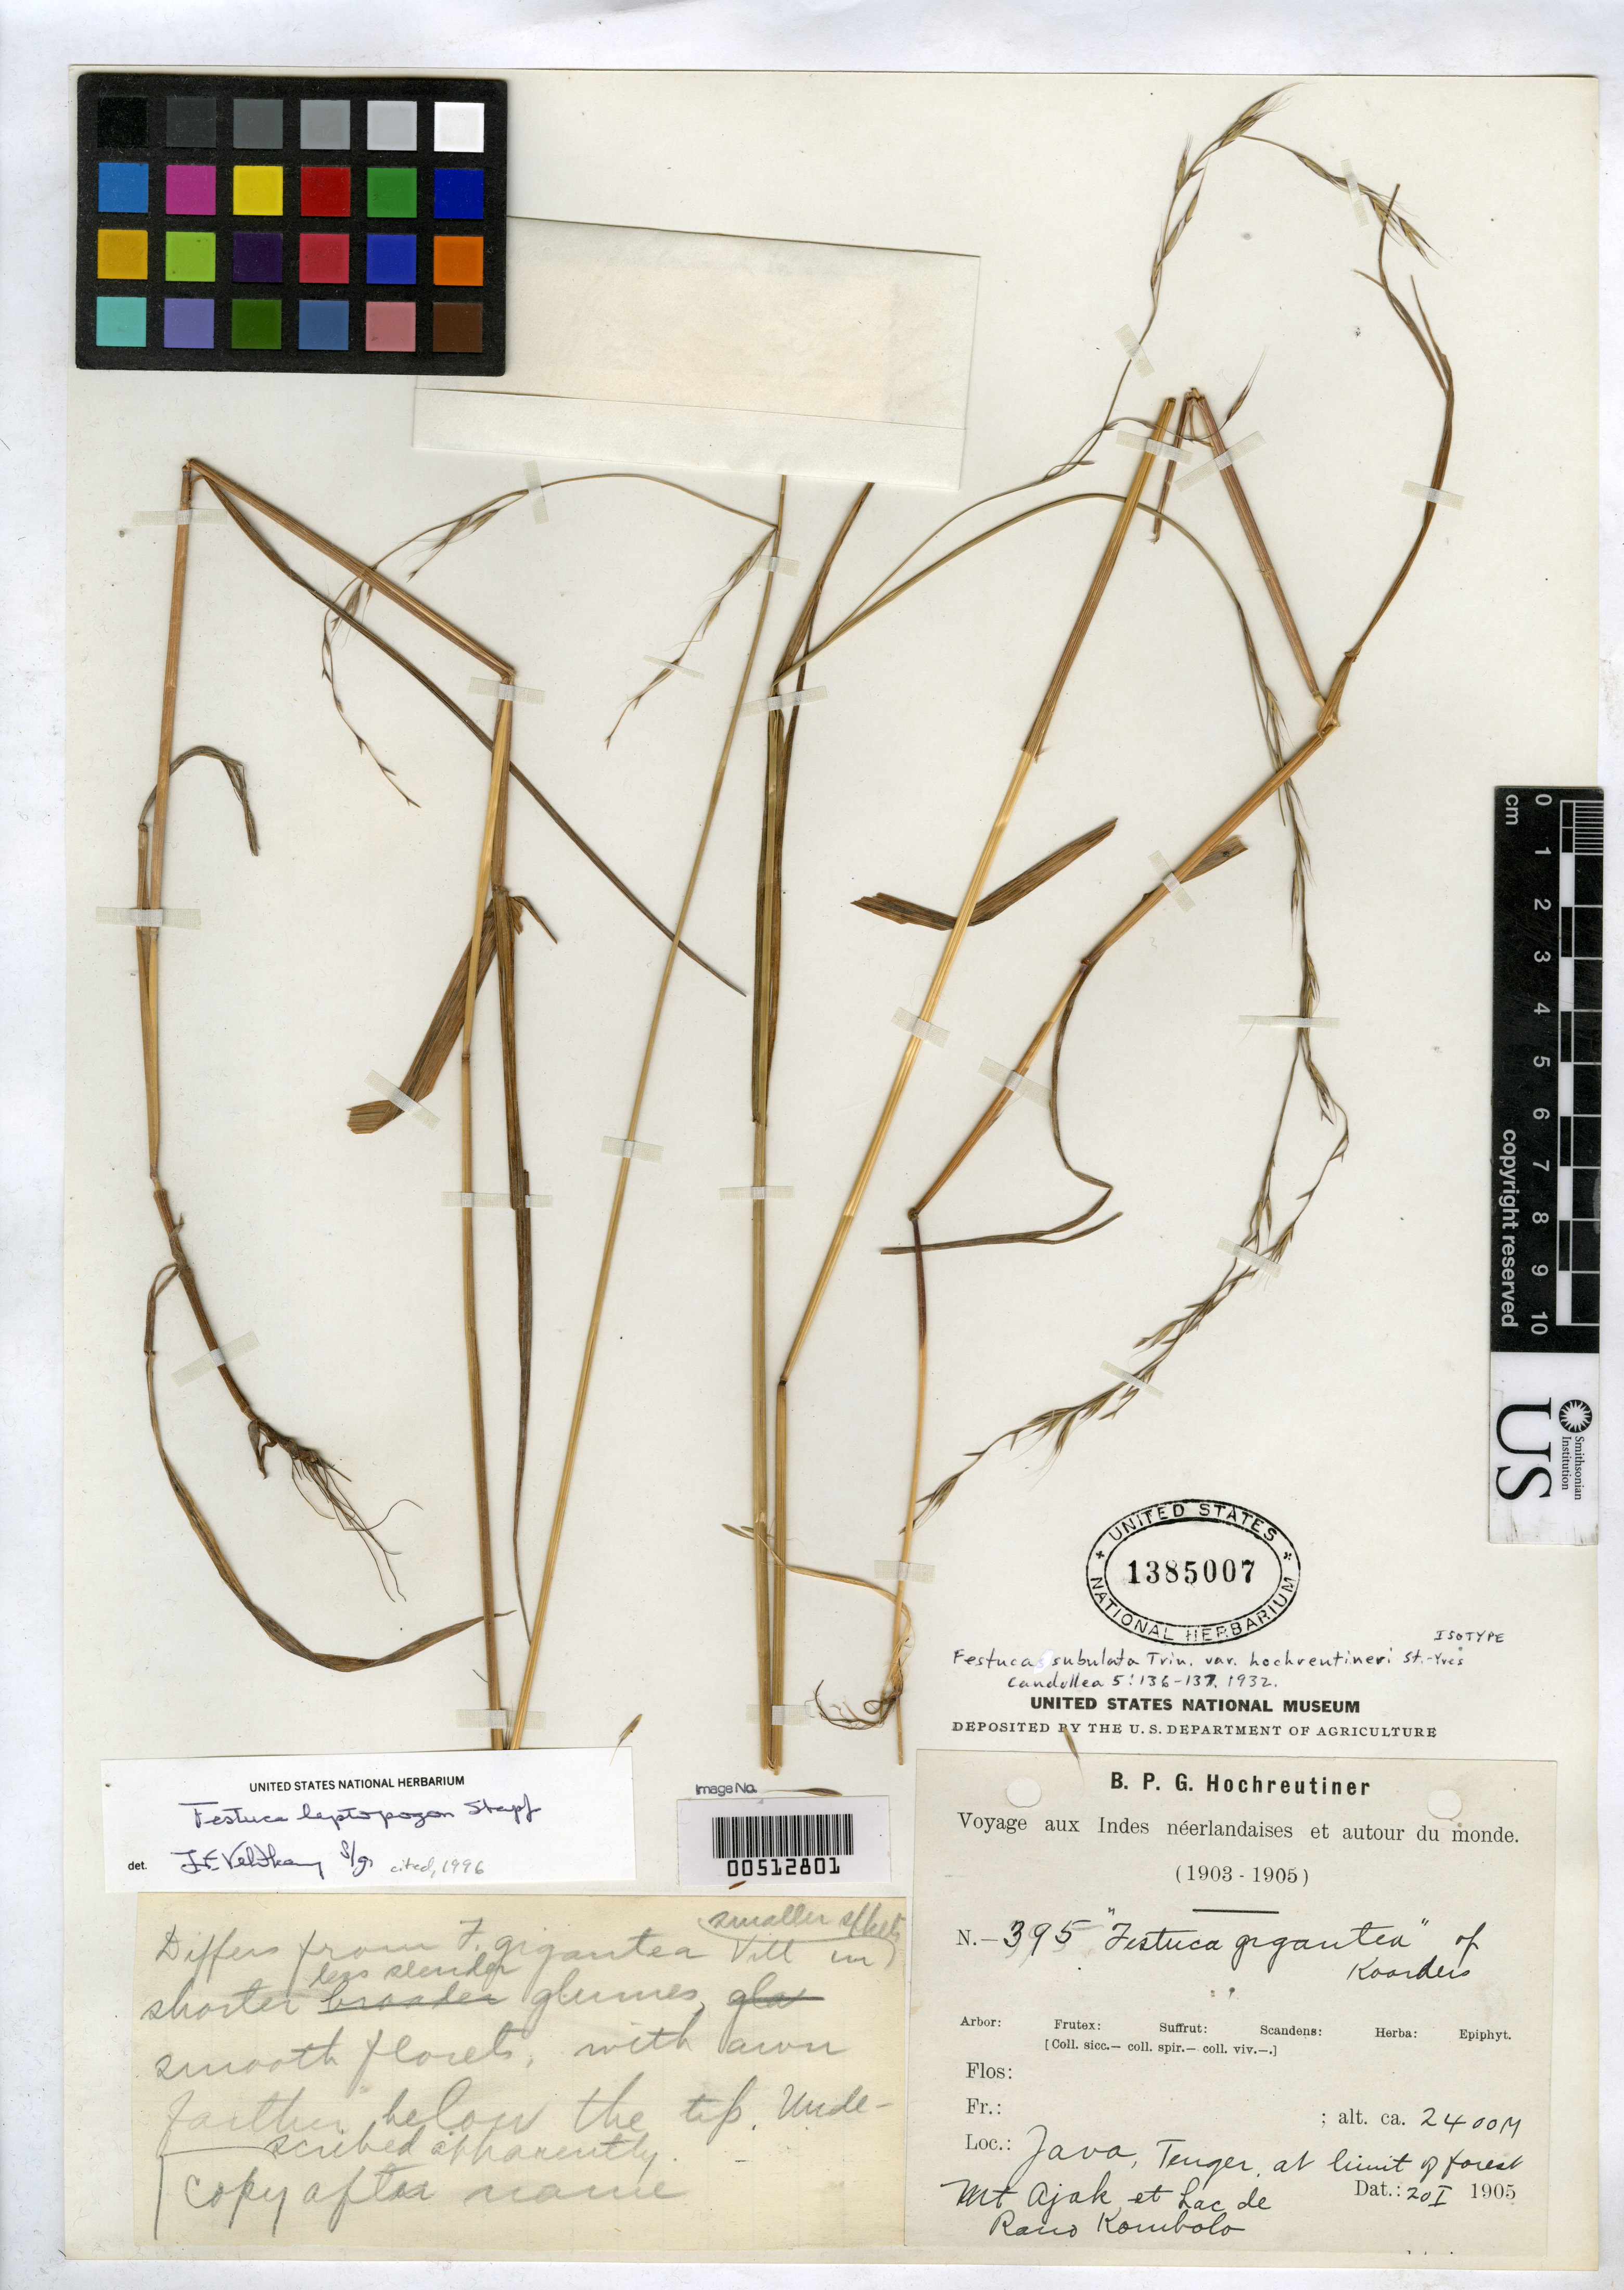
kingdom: Plantae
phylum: Tracheophyta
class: Liliopsida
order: Poales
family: Poaceae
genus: Festuca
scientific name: Festuca subulata var. hochreutineri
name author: Saint-Yves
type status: Isotype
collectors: B. P. Hochreutiner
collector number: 395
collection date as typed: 20 Jan 1905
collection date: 1905-01-20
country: Indonesia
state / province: Java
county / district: Jawa Timur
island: Java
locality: Tenger, at limit of forest, Mt. Ajak et Hac de Rano Kombolo.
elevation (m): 2400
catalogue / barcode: US 1385007